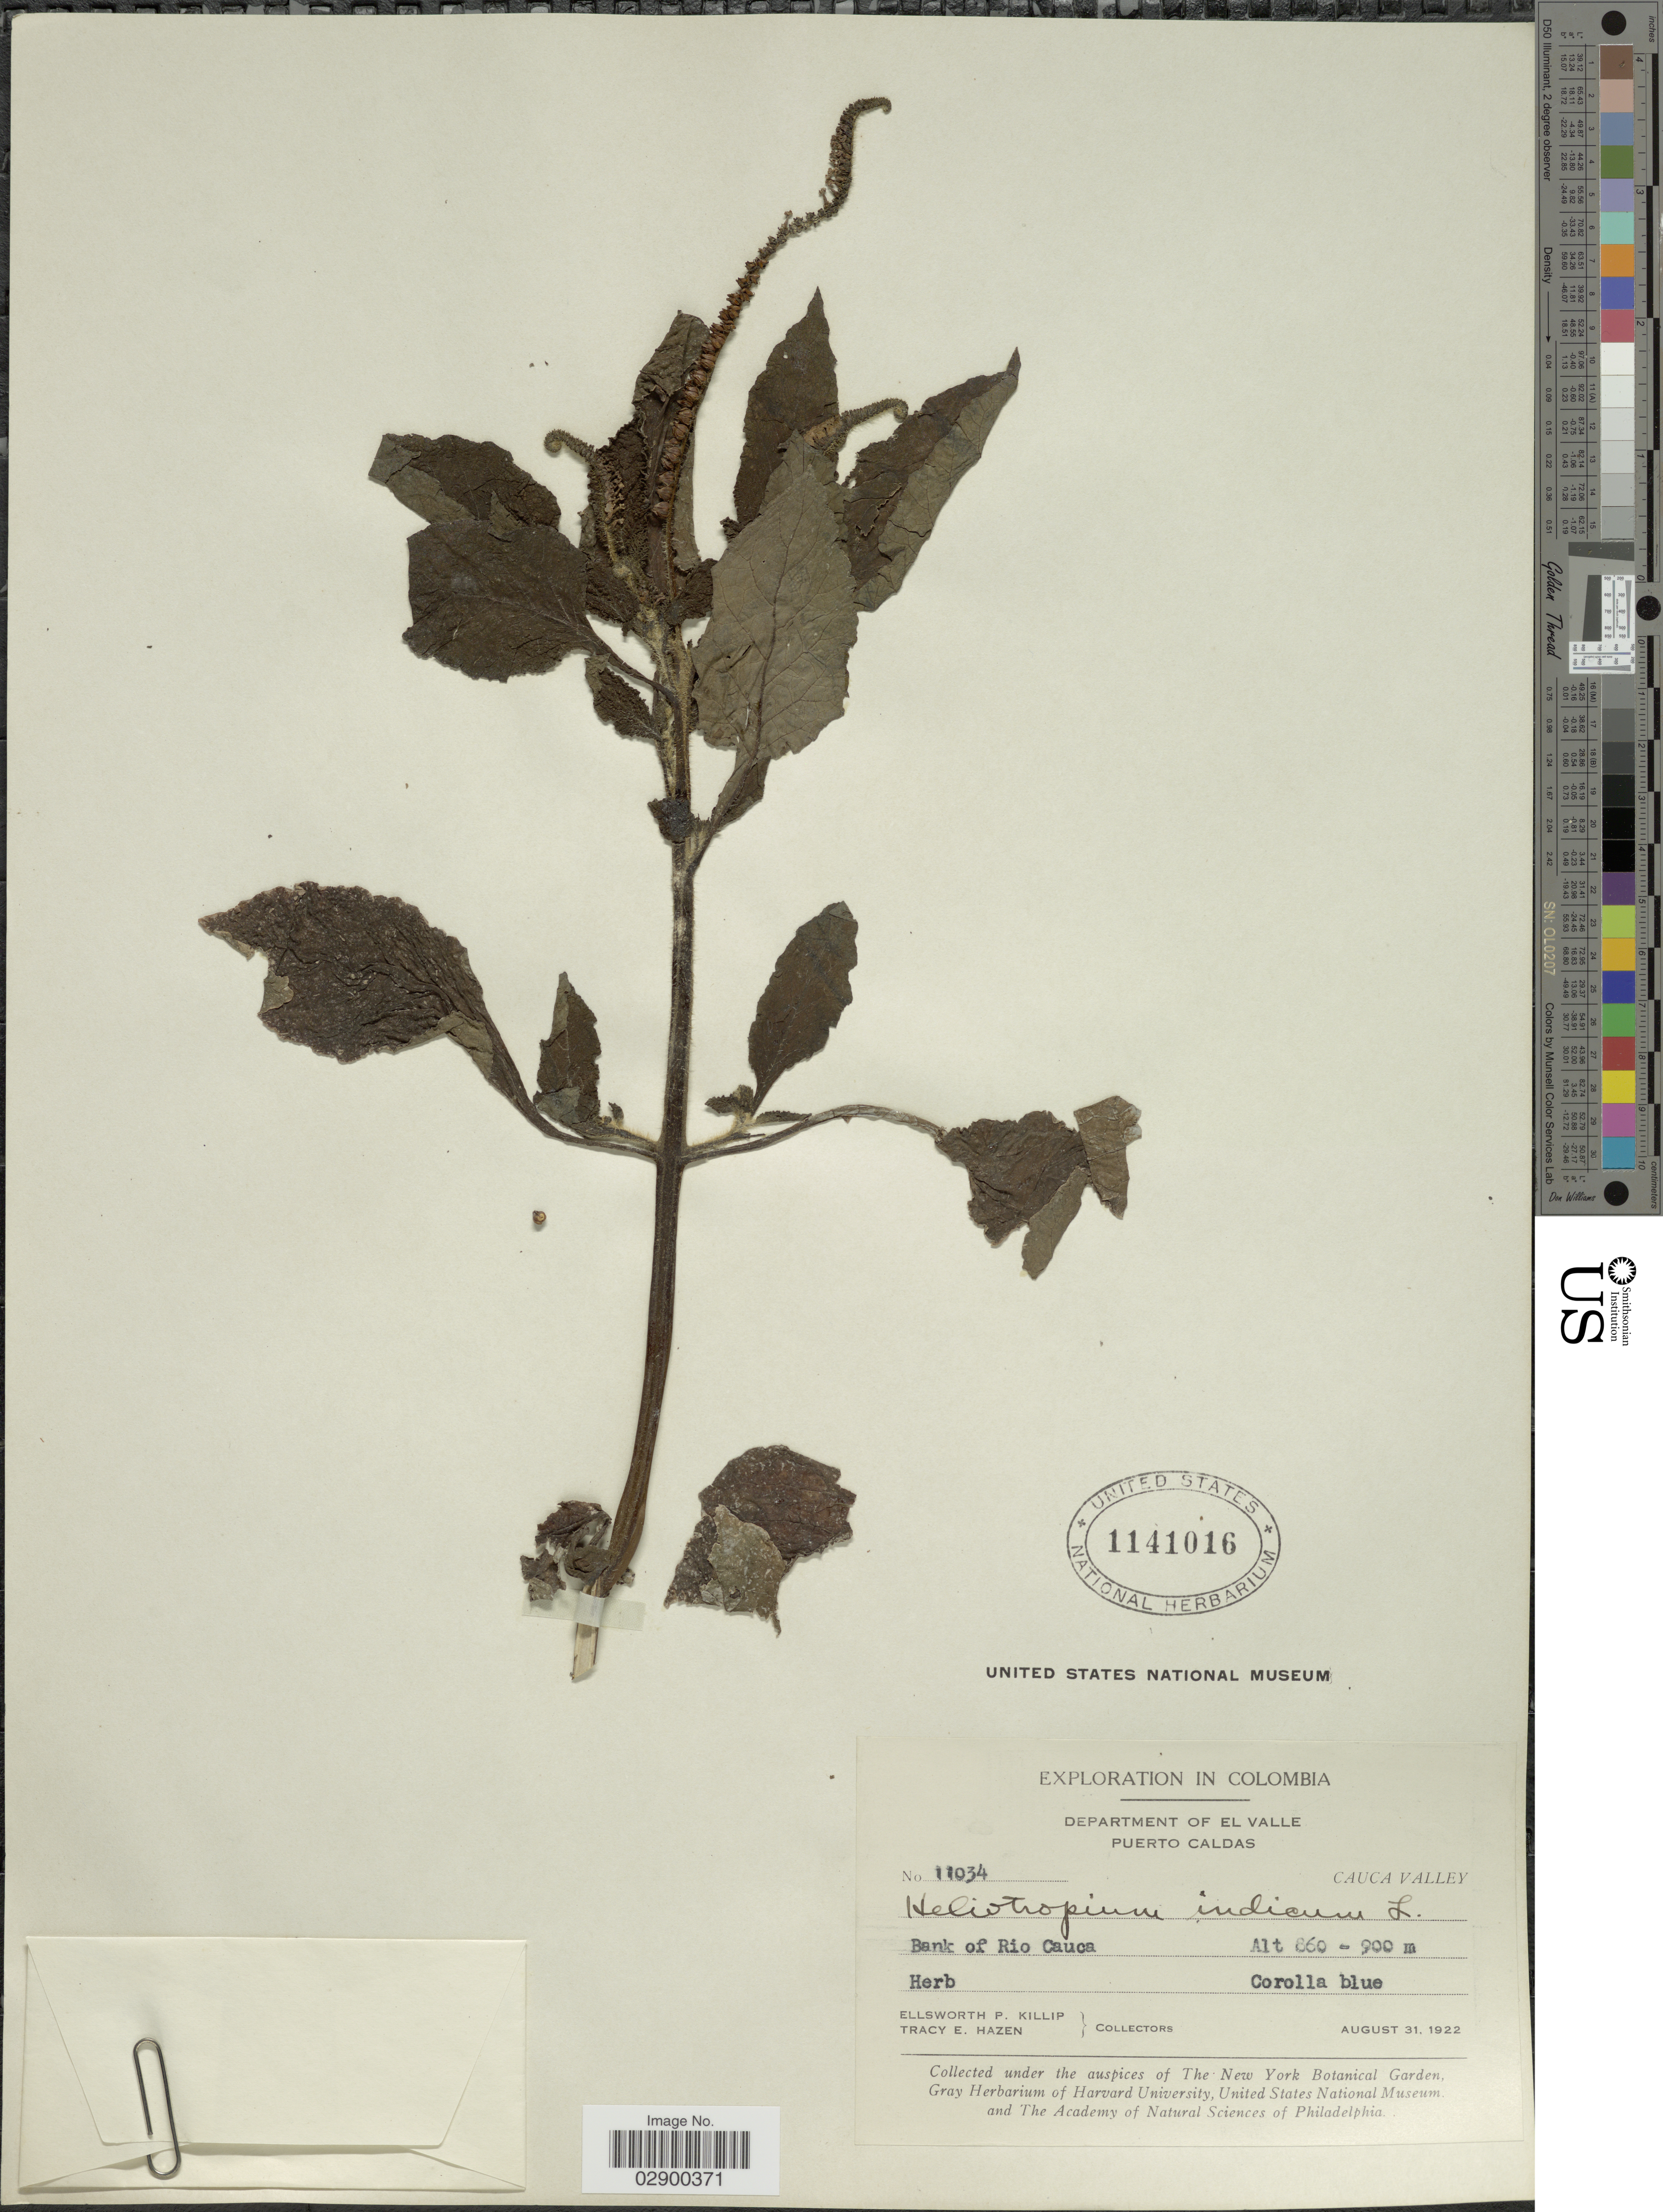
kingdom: Plantae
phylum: Tracheophyta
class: Magnoliopsida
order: Boraginales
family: Heliotropiaceae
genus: Heliotropium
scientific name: Heliotropium indicum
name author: L.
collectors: E. P. Killip & T. E. Hazen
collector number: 11034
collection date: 1922-08-31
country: Colombia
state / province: Valle del Cauca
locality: Department of El Valle, Puerto Caldas, Cauca Valley, Bank of Rio Cauca.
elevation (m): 860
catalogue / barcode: US 1141016